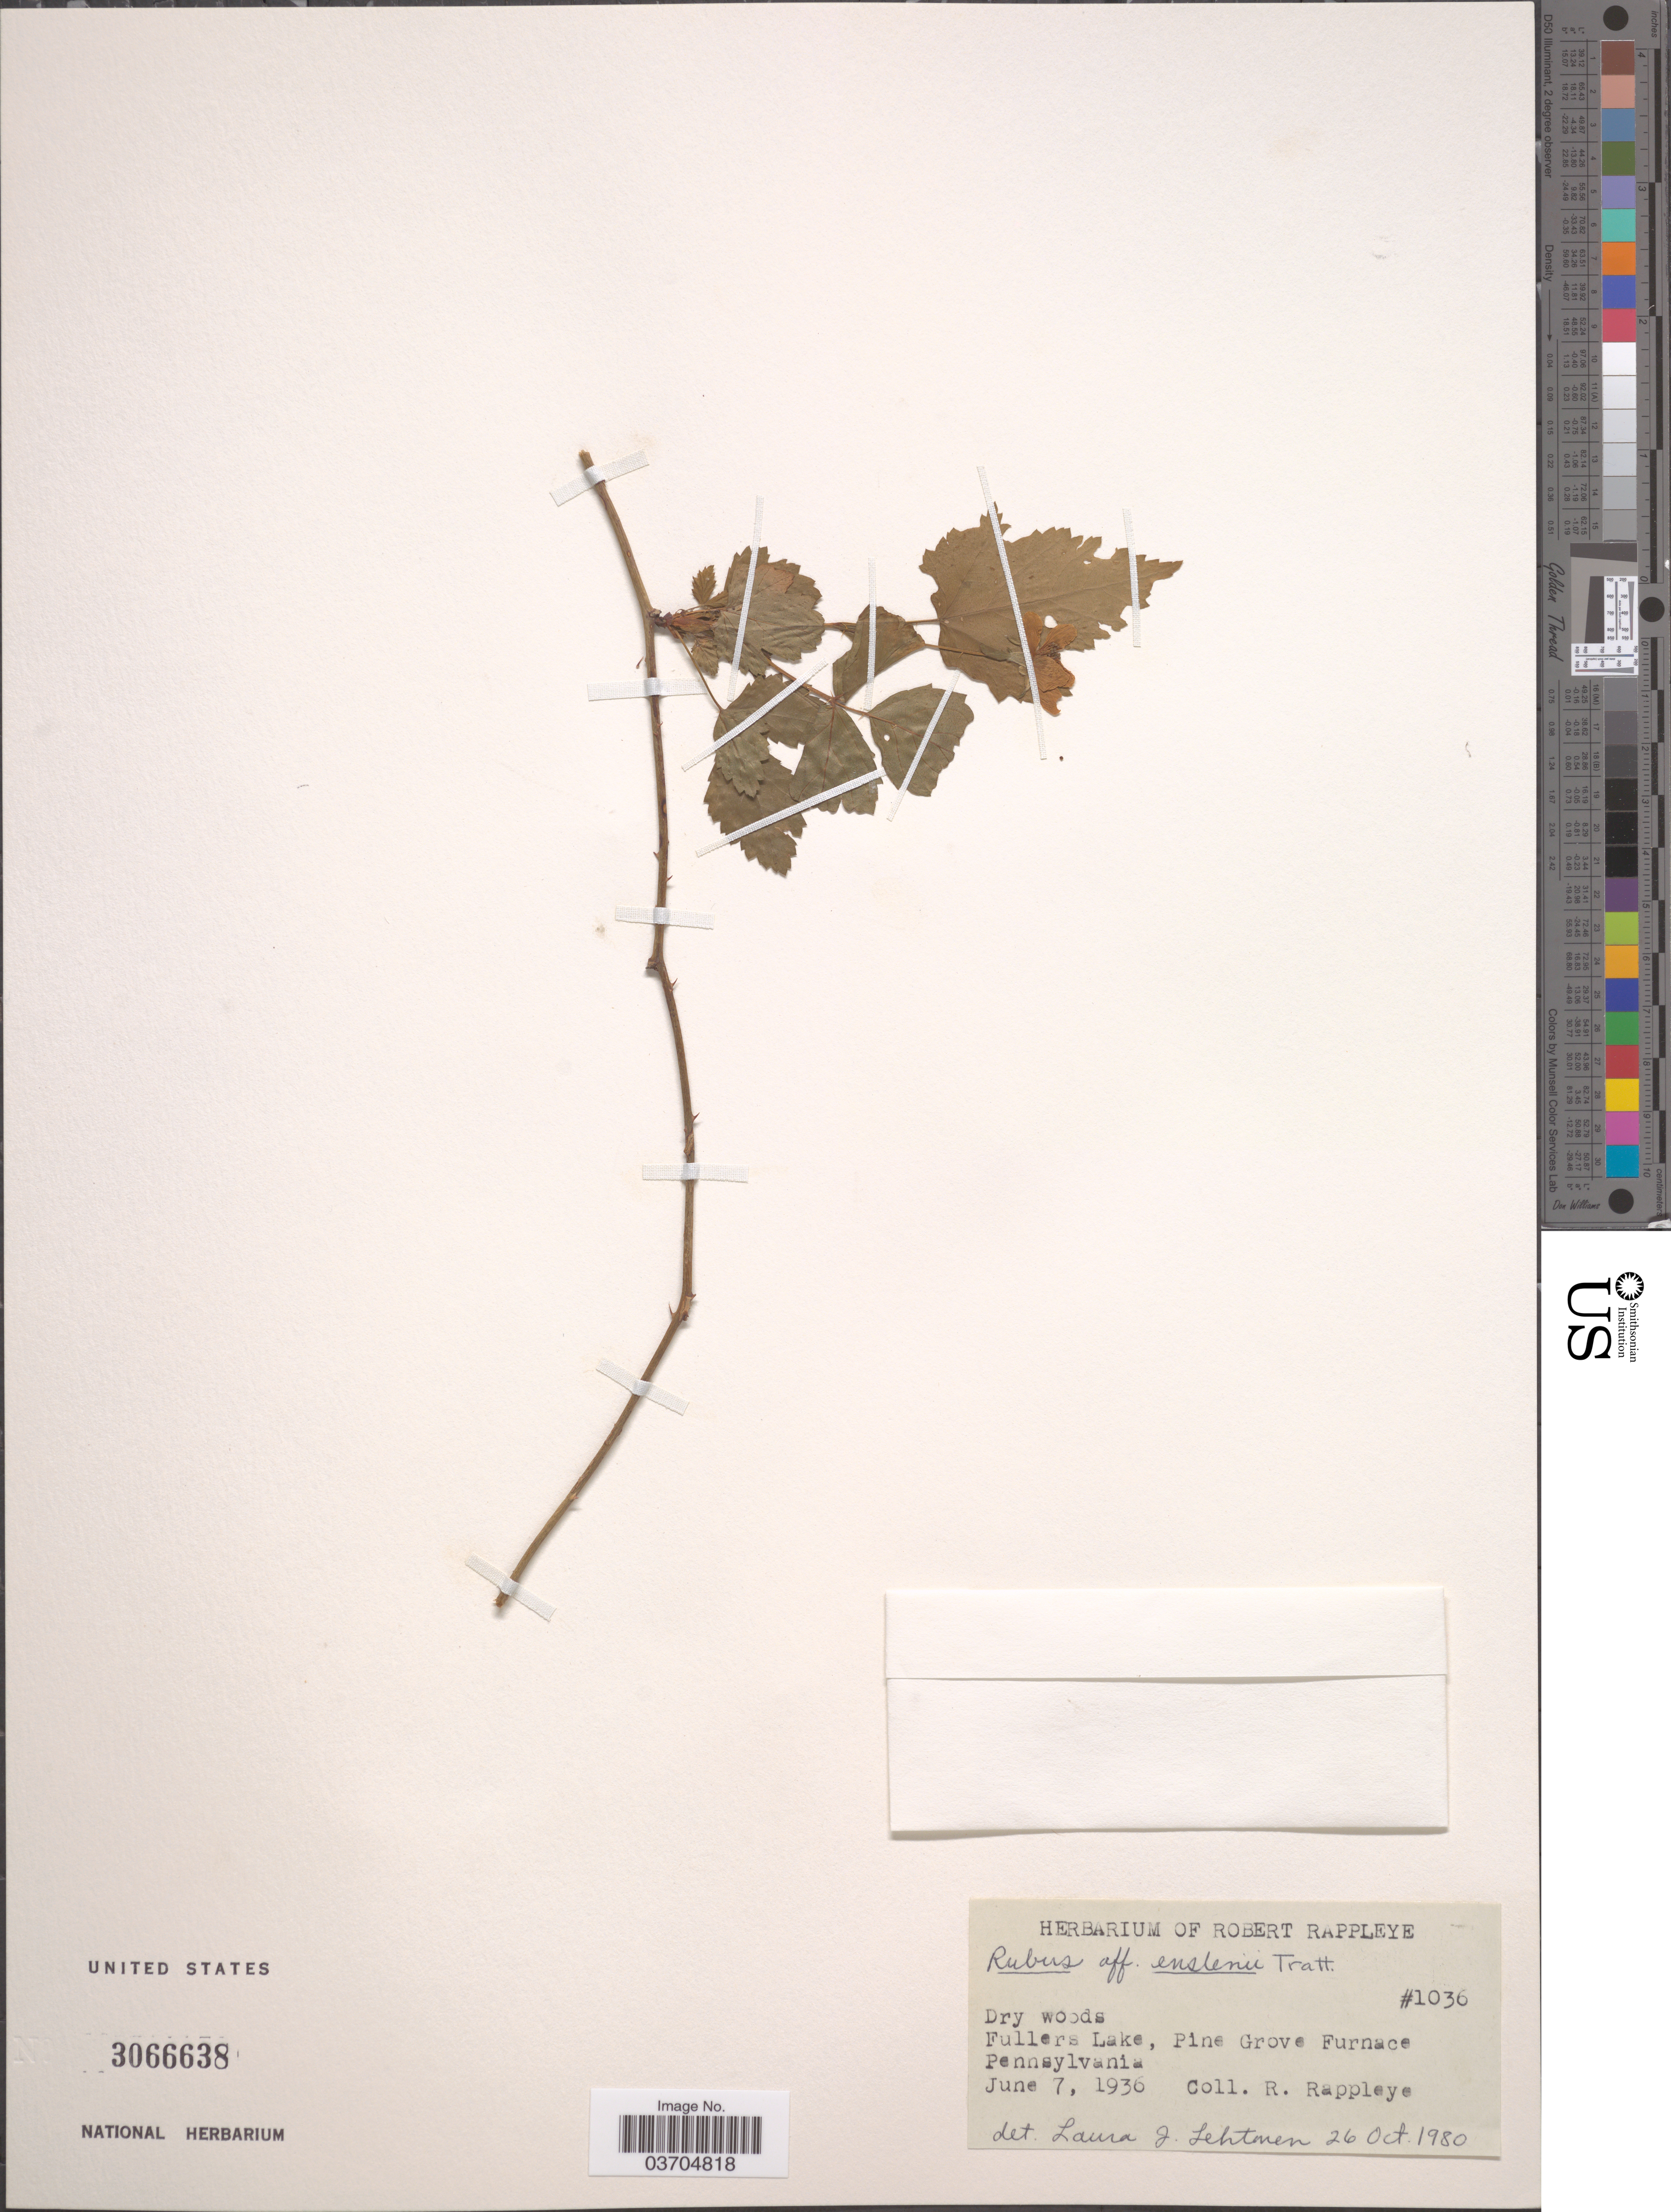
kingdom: Plantae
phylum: Tracheophyta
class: Magnoliopsida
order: Rosales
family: Rosaceae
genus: Rubus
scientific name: Rubus enslenii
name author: Tratt.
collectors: R. Rappleye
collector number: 1036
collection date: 1936-06-07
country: United States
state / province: Pennsylvania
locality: Fullers Lake, Pine Grove Furnace.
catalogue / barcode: US 3066638